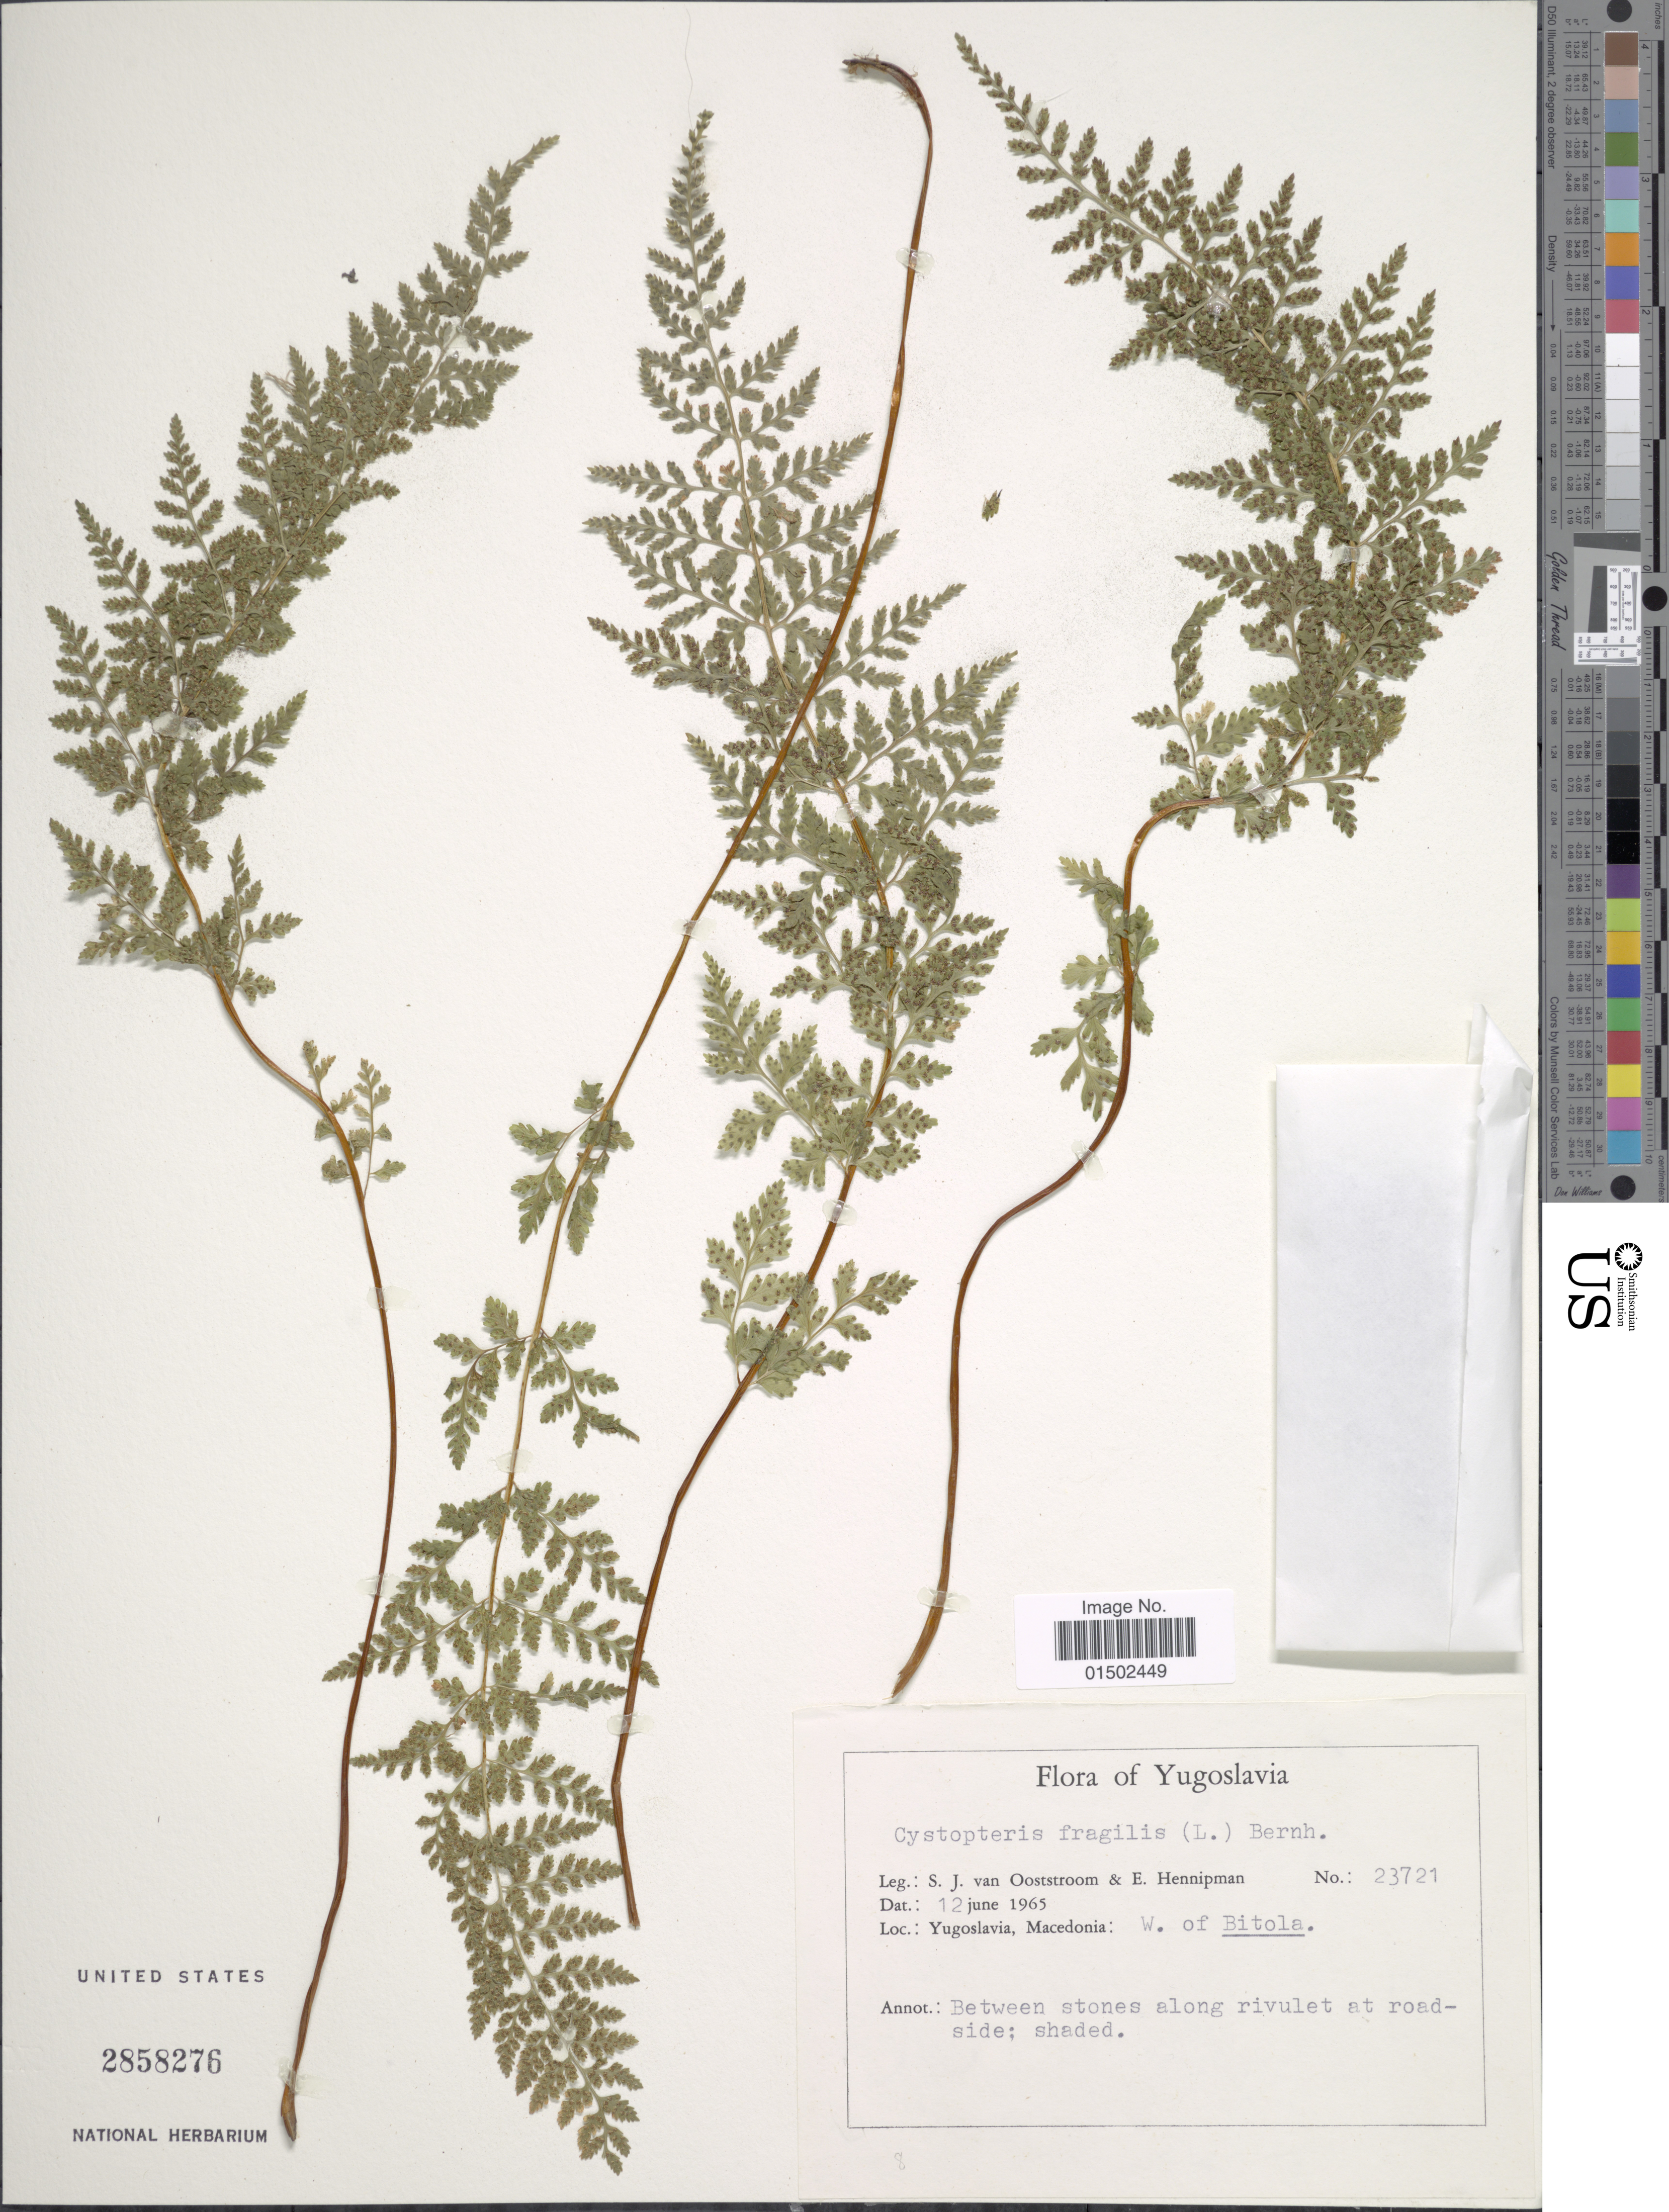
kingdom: Plantae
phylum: Tracheophyta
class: Polypodiopsida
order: Polypodiales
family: Cystopteridaceae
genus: Cystopteris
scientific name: Cystopteris fragilis var. fragilis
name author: (L.) Bernh.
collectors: S. van Ooststroom & E. Hennipman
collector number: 23721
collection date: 1965-06-12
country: Bosnia and Herzegovina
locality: Yugoslavia, Macedonia: W. of Bitola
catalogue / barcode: US 2858276